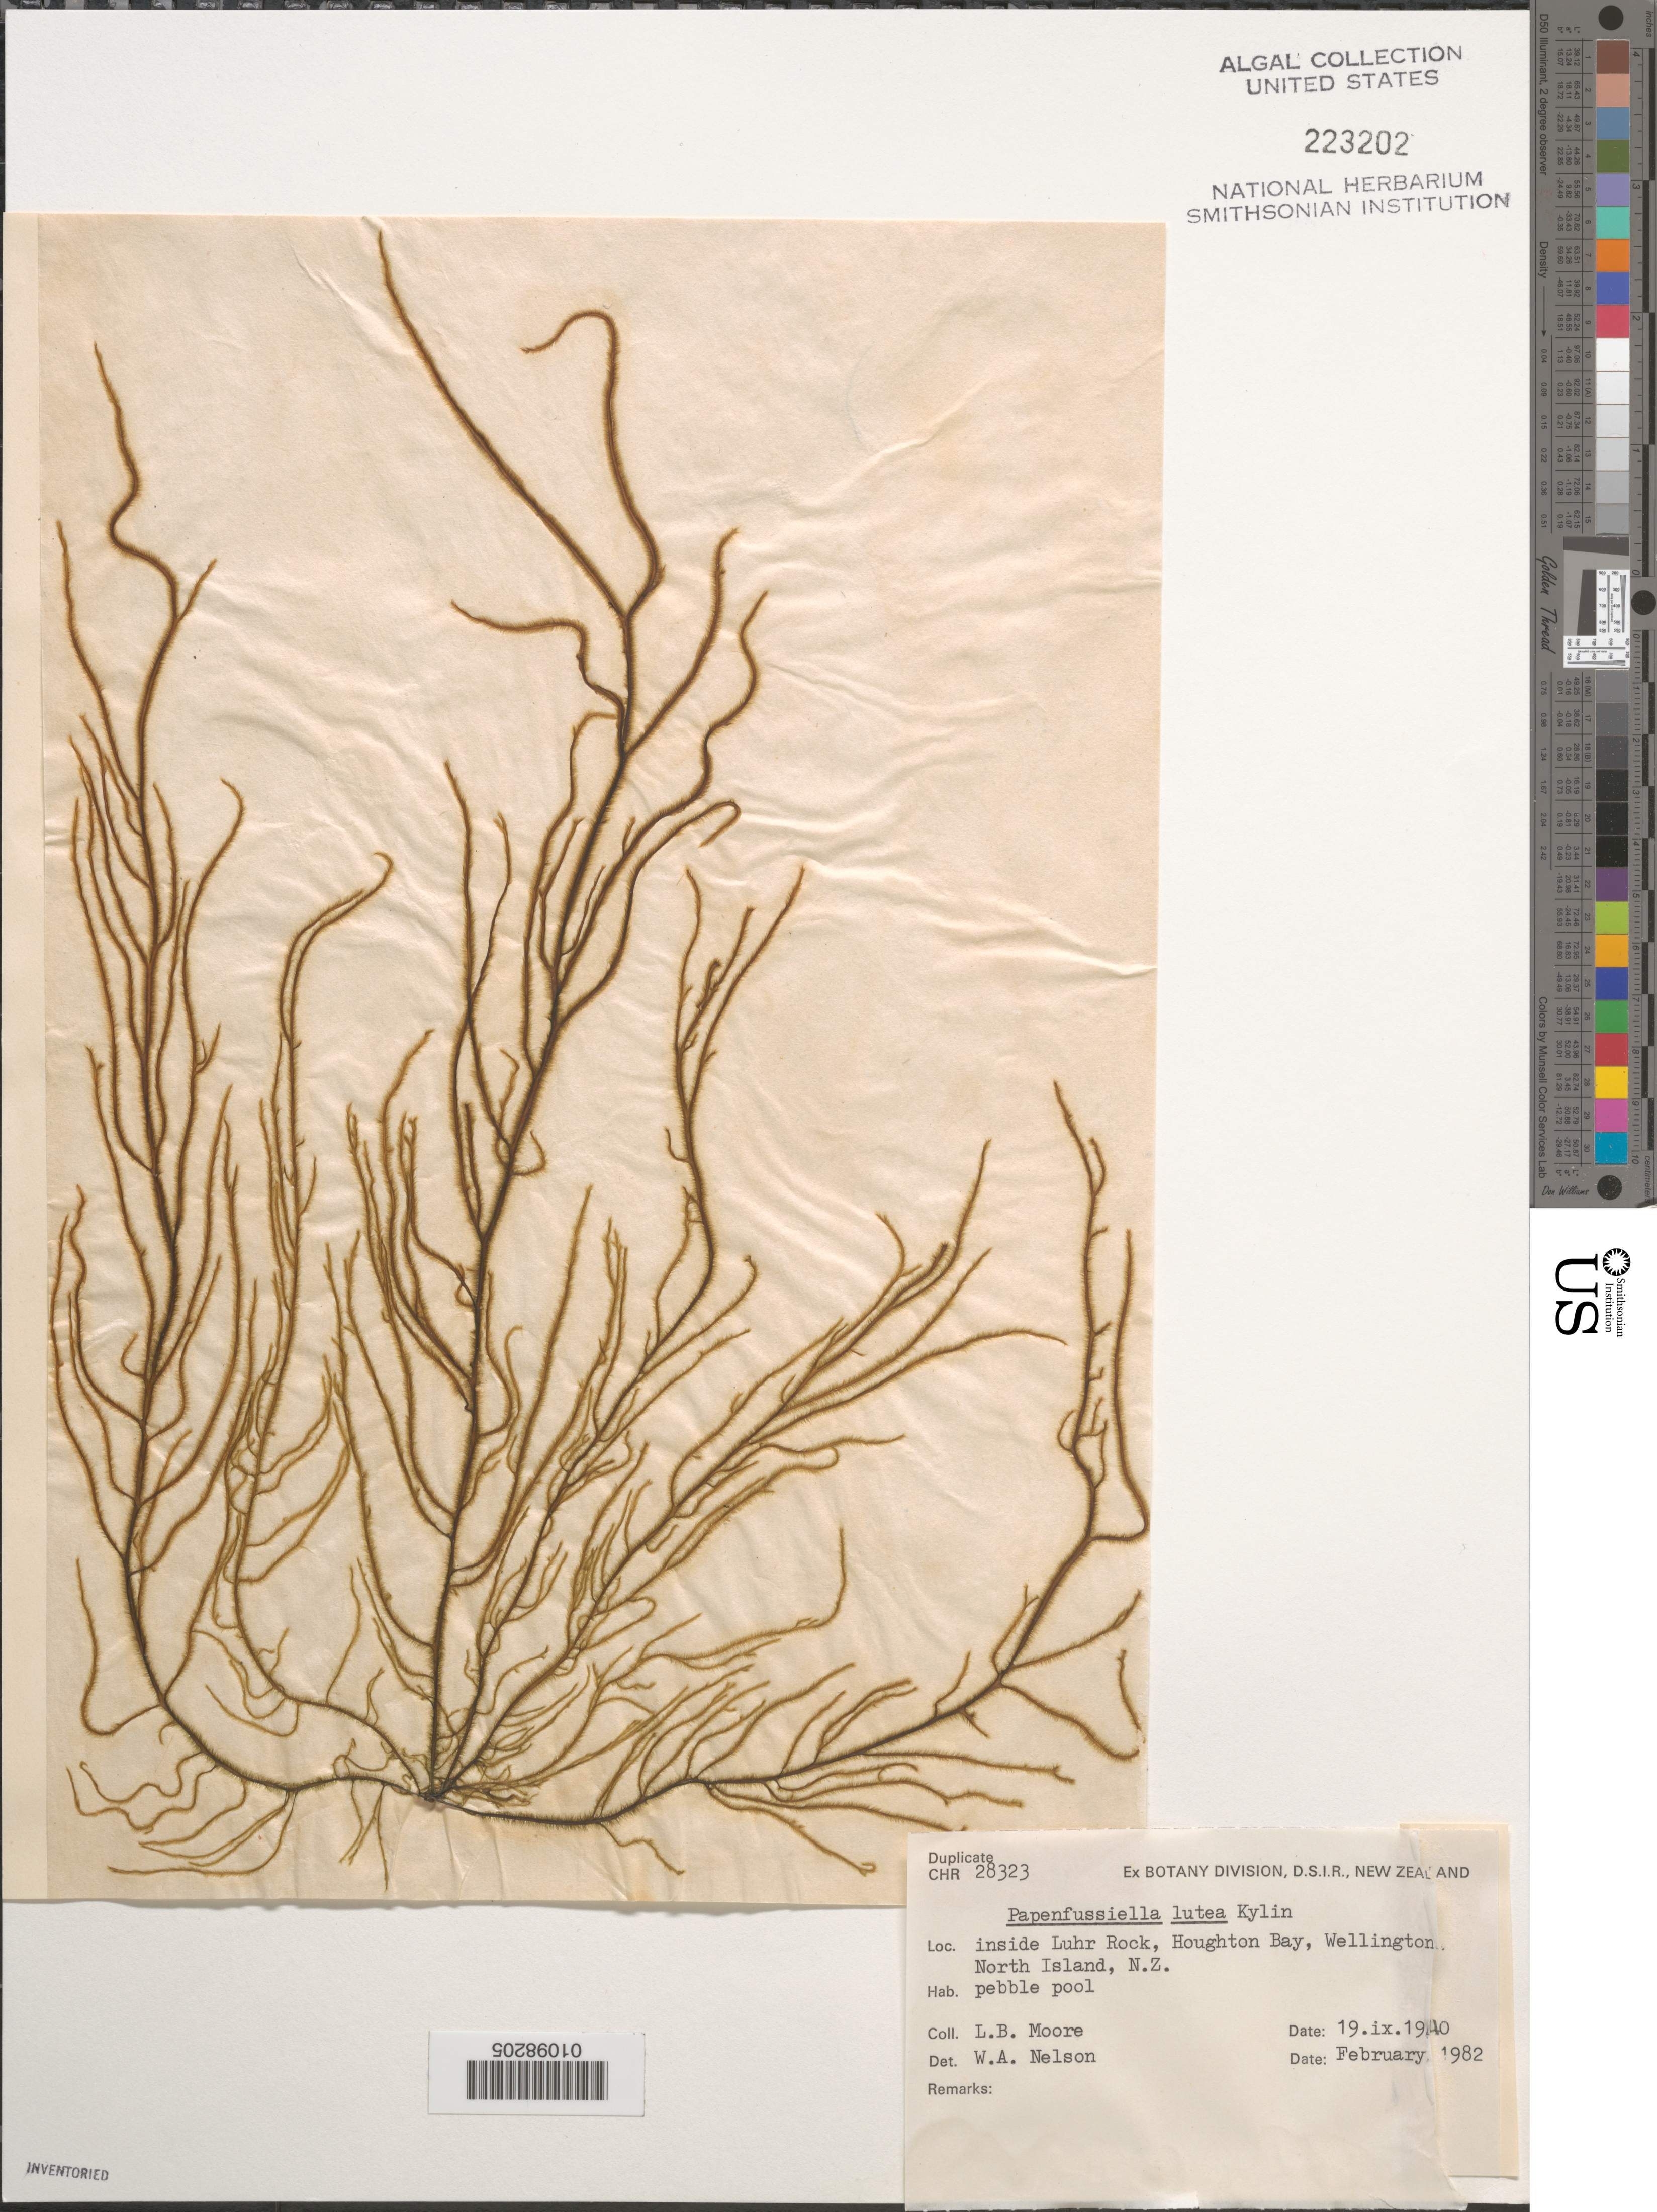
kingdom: Chromista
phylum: Ochrophyta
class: Phaeophyceae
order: Ectocarpales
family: Chordariaceae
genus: Papenfussiella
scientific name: Papenfussiella lutea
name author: Kylin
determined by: Nelson, W. A.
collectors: L. Moore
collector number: Duplicate CHR 28323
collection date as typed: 19 Sep 1940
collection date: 1940-09-19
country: New Zealand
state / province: Wellington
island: North Island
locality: Houghton Bay, inside Luhr Rock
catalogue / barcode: US 223202